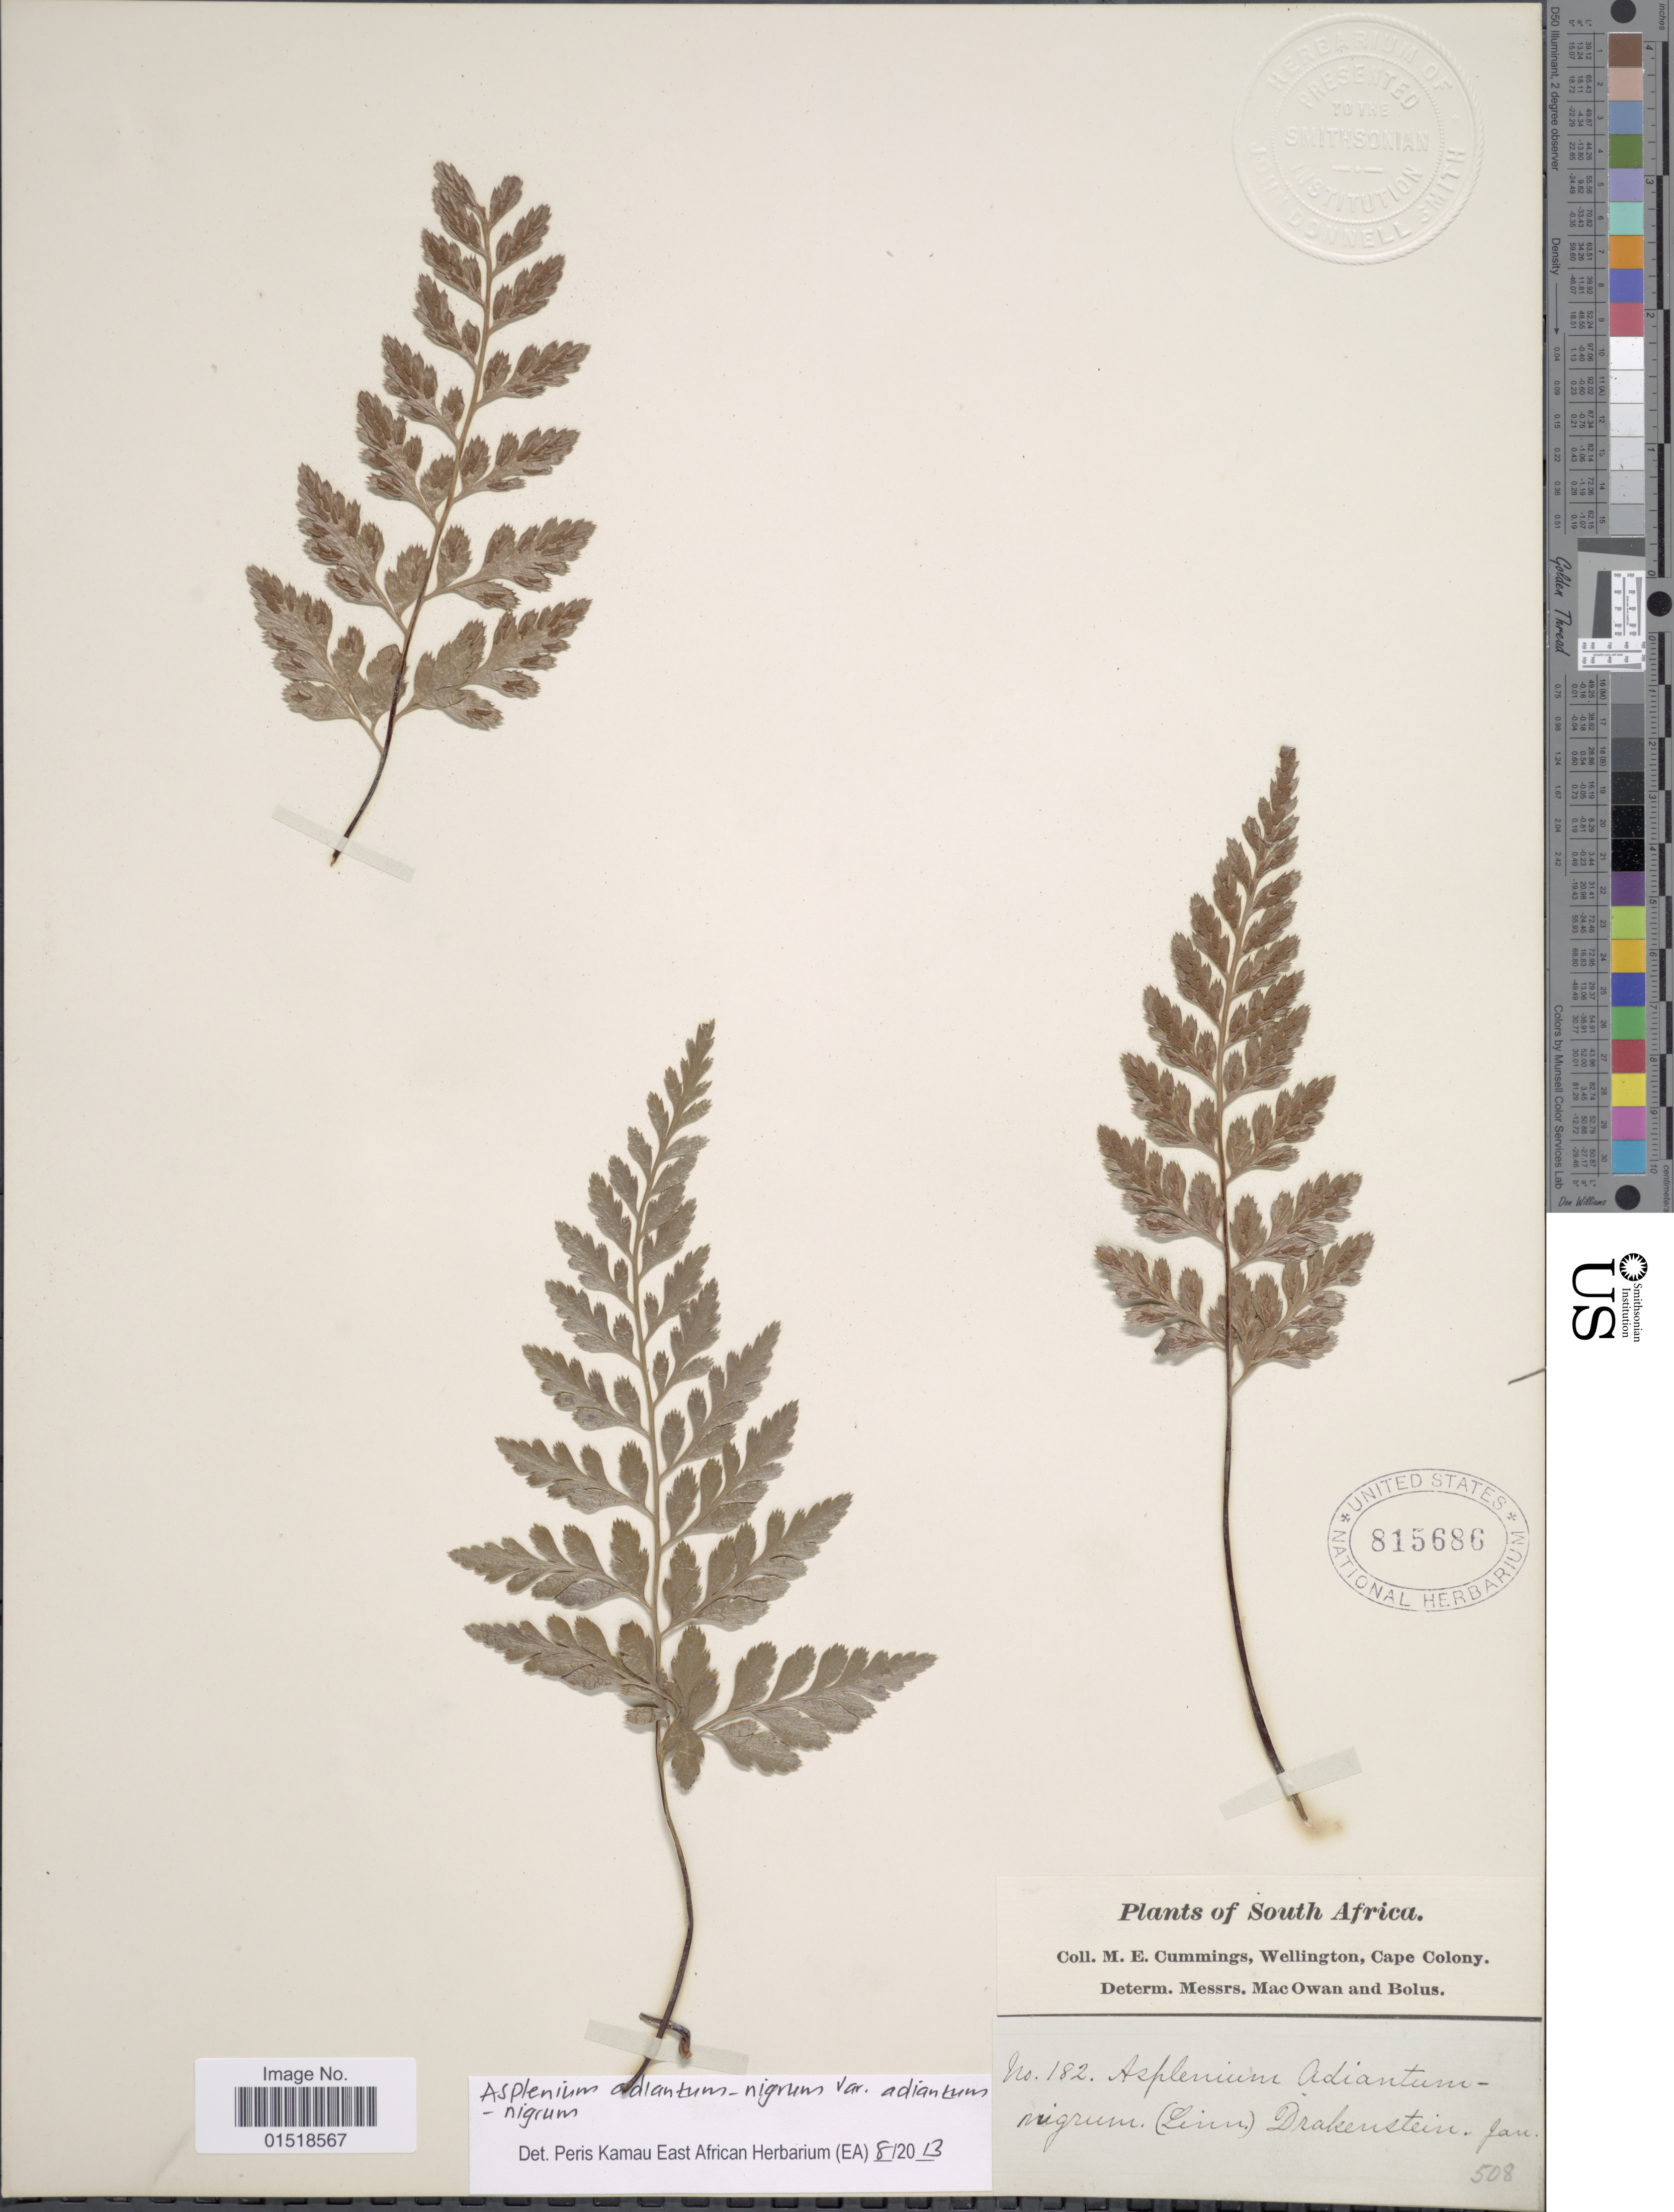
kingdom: Plantae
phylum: Tracheophyta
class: Polypodiopsida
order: Polypodiales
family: Aspleniaceae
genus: Asplenium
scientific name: Asplenium adiantum-nigrum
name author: L.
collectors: M. E. Cummings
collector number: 182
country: South Africa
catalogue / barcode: US 815686